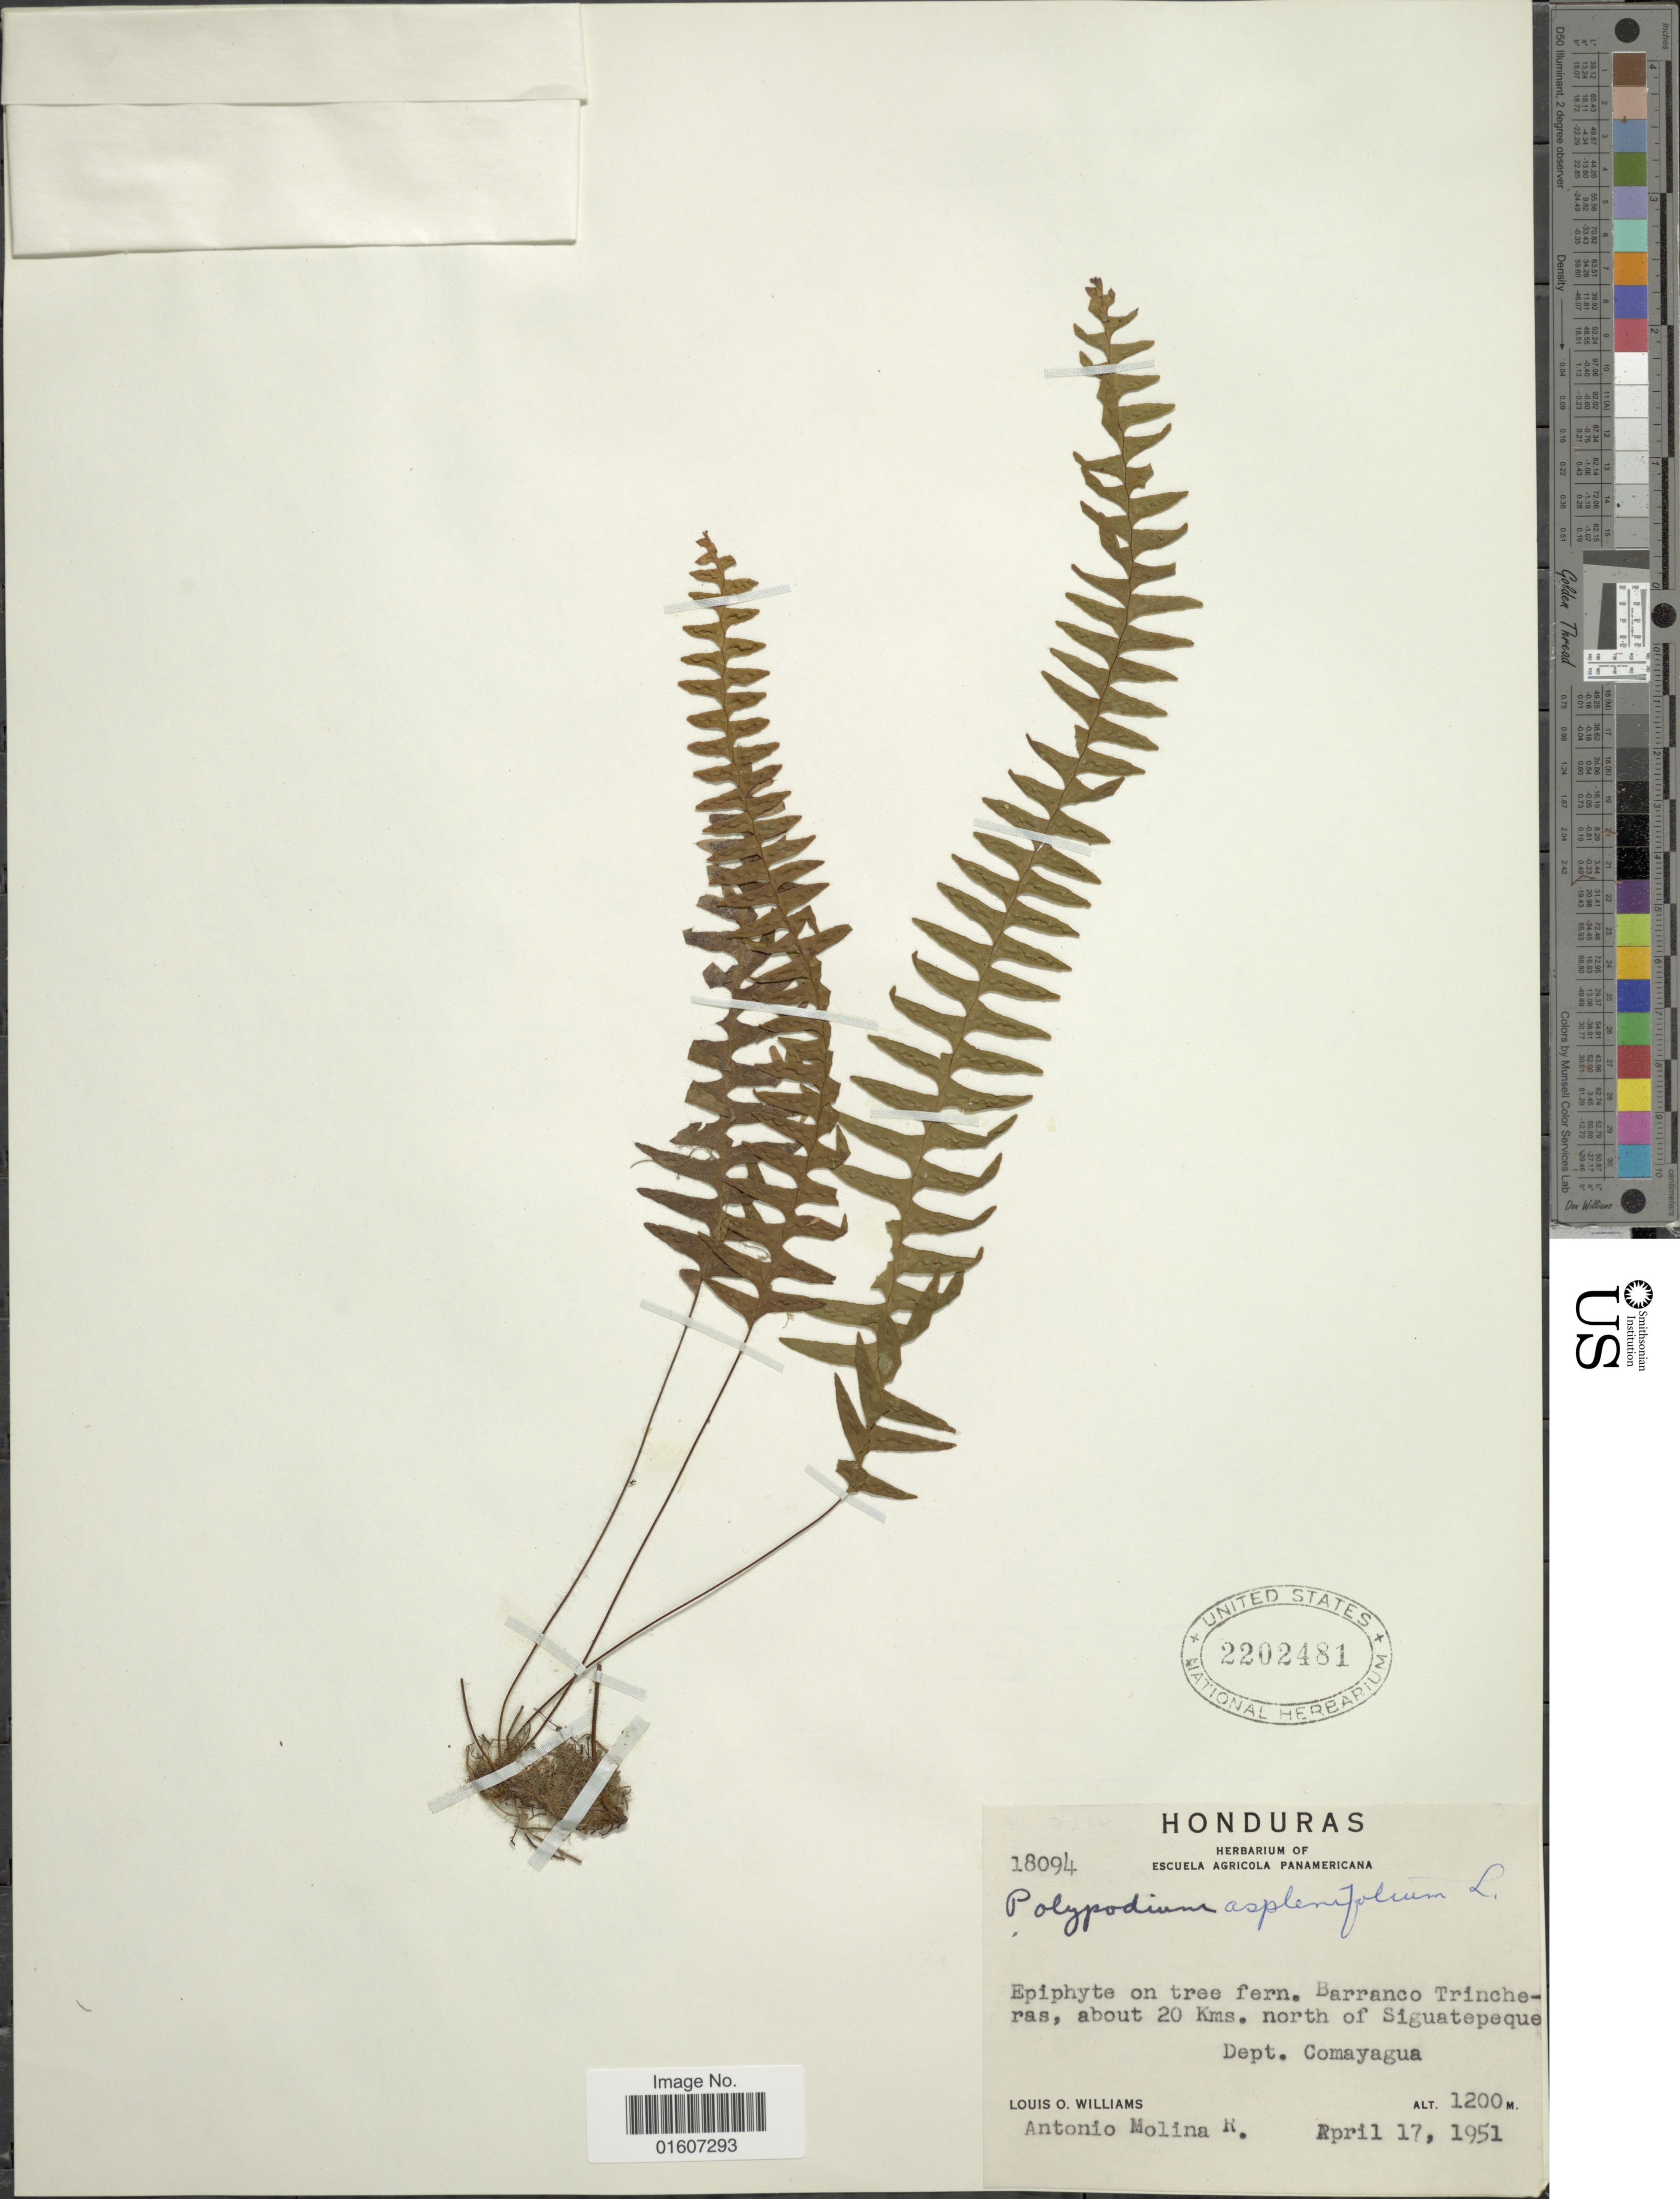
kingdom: Plantae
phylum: Tracheophyta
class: Polypodiopsida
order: Polypodiales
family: Polypodiaceae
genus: Terpsichore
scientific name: Terpsichore asplenifolia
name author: (L.) A.R. Sm.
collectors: L. O. Williams & A. Molina R.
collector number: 18094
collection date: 1951-04-17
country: Honduras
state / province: Comayagua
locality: Barranco Trincheras, about 20 Kms. north of Siguatepeque, Dept Comayagua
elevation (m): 1200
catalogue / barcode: US 2202481